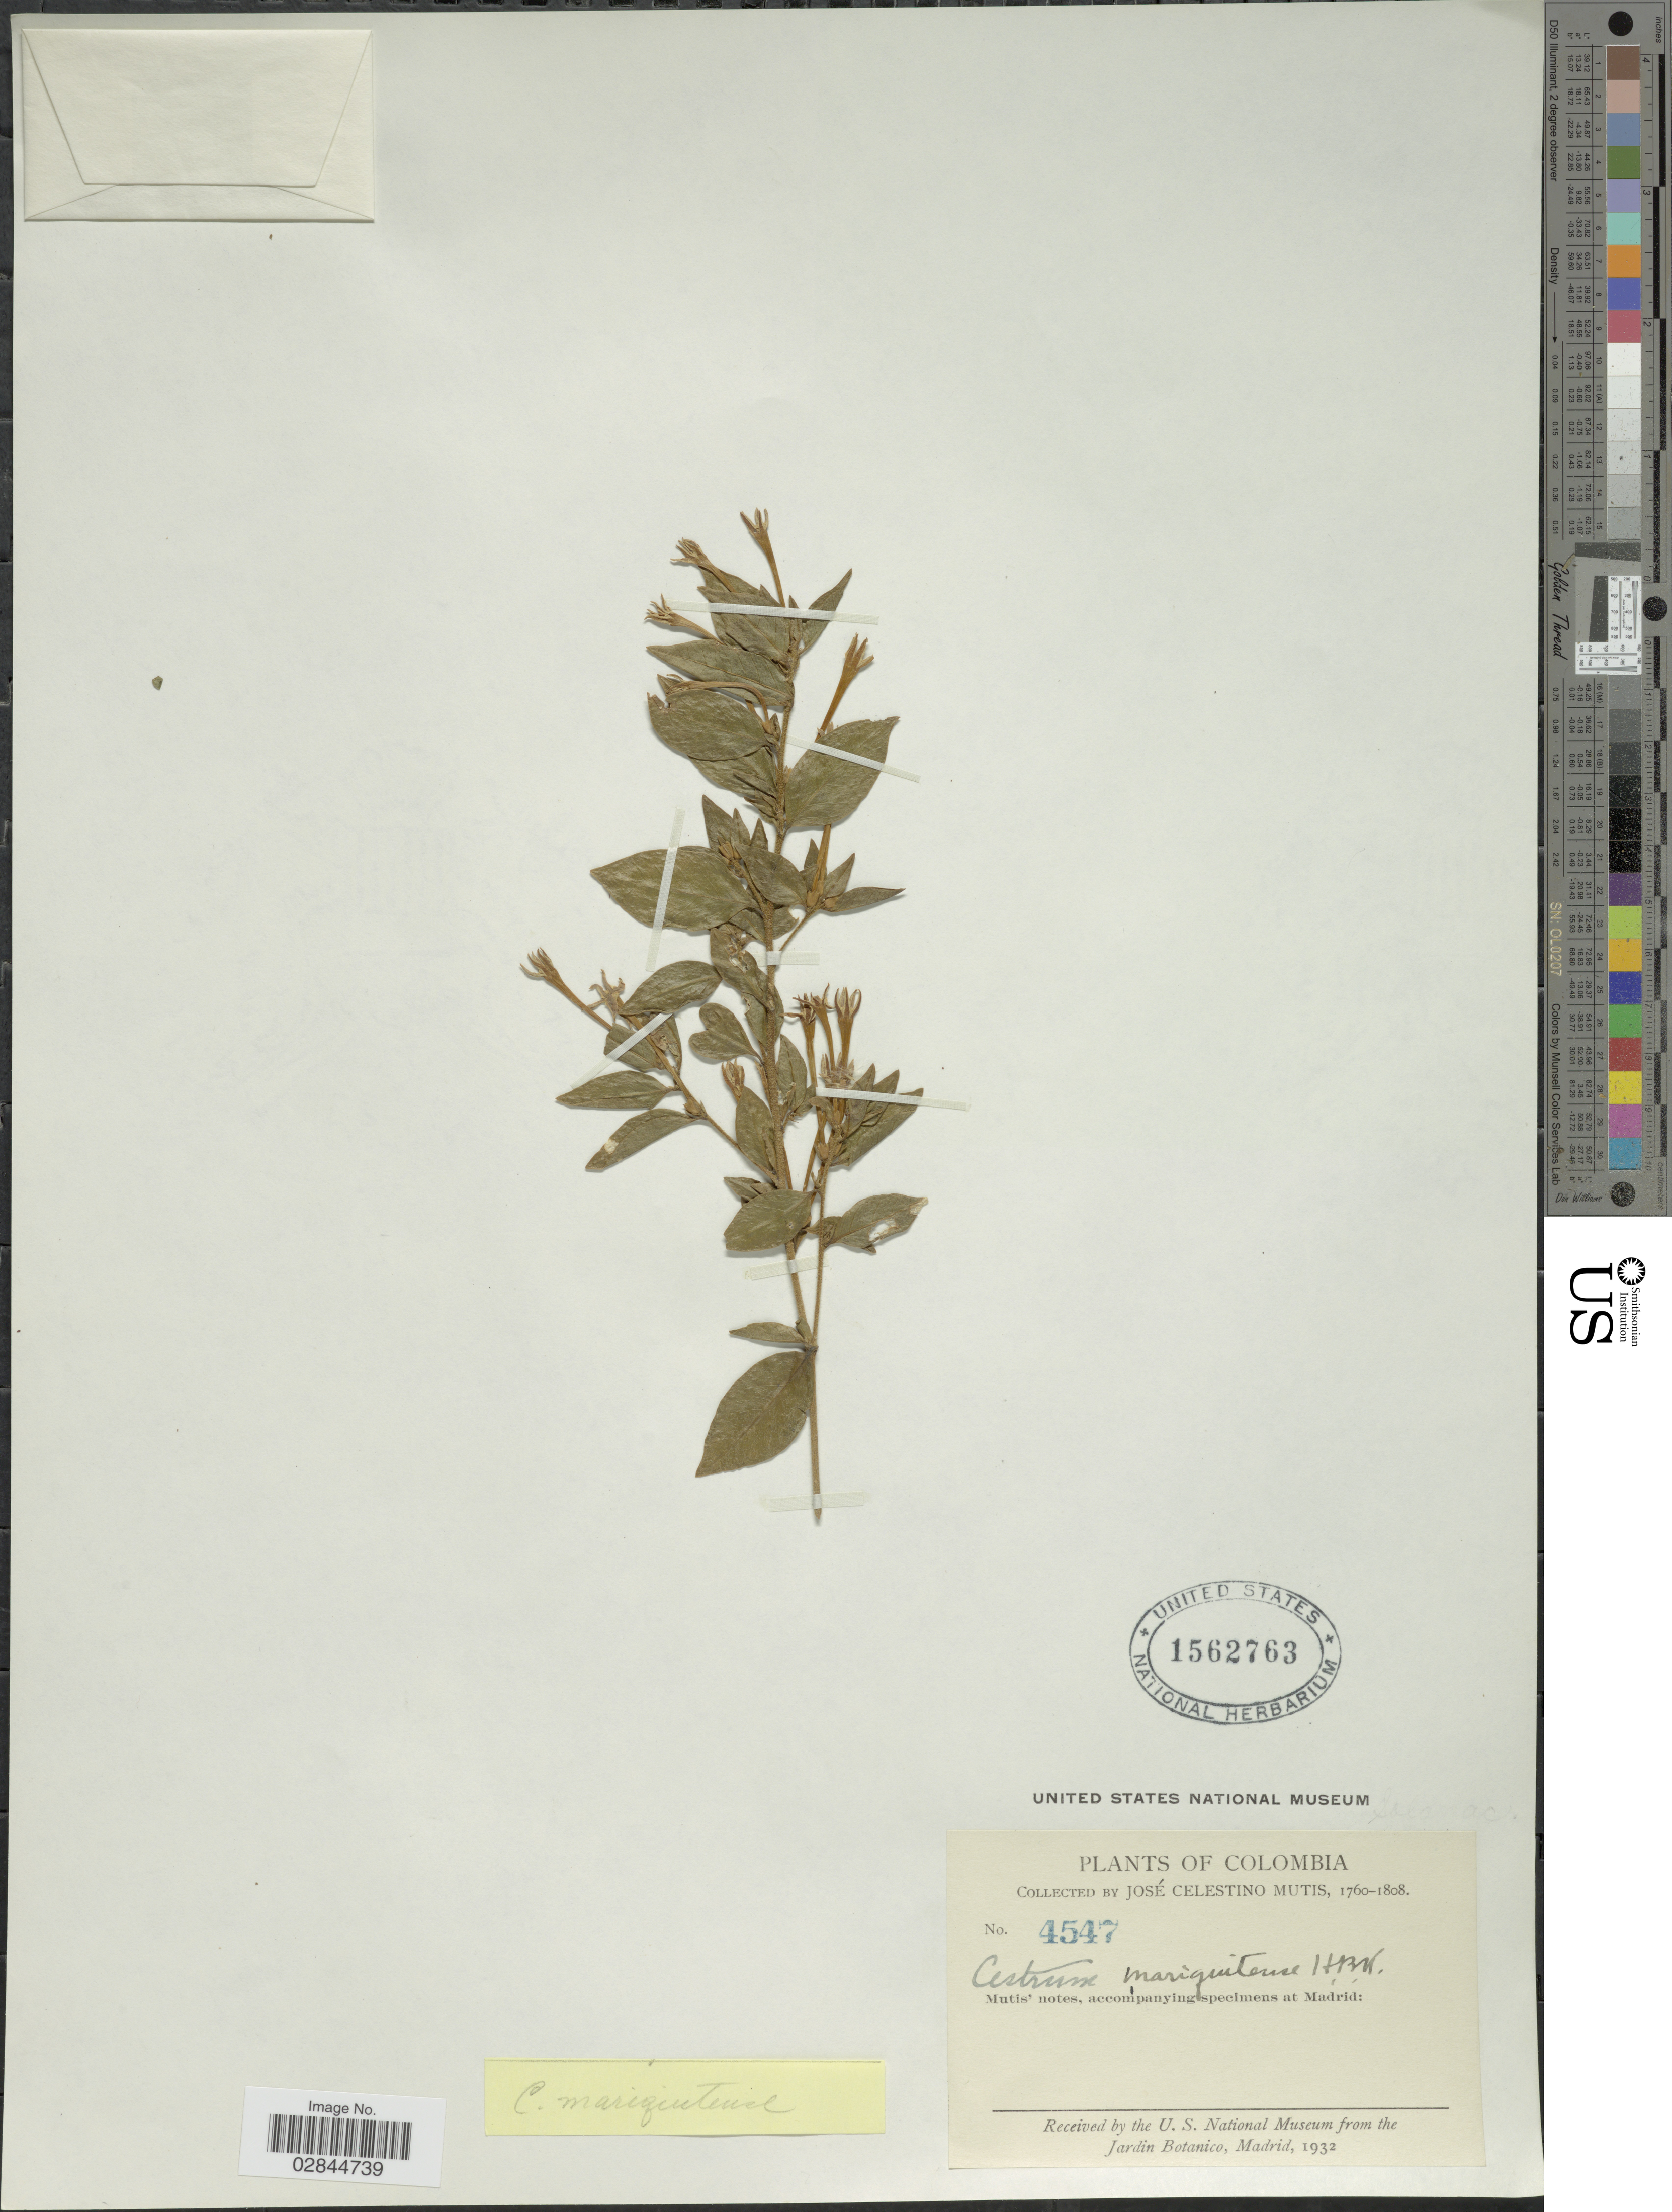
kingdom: Plantae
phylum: Tracheophyta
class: Magnoliopsida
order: Solanales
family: Solanaceae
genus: Cestrum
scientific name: Cestrum mariquitense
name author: Kunth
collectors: J. C. B. Mutis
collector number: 4547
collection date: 1760/1808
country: Colombia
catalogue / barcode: US 1562763